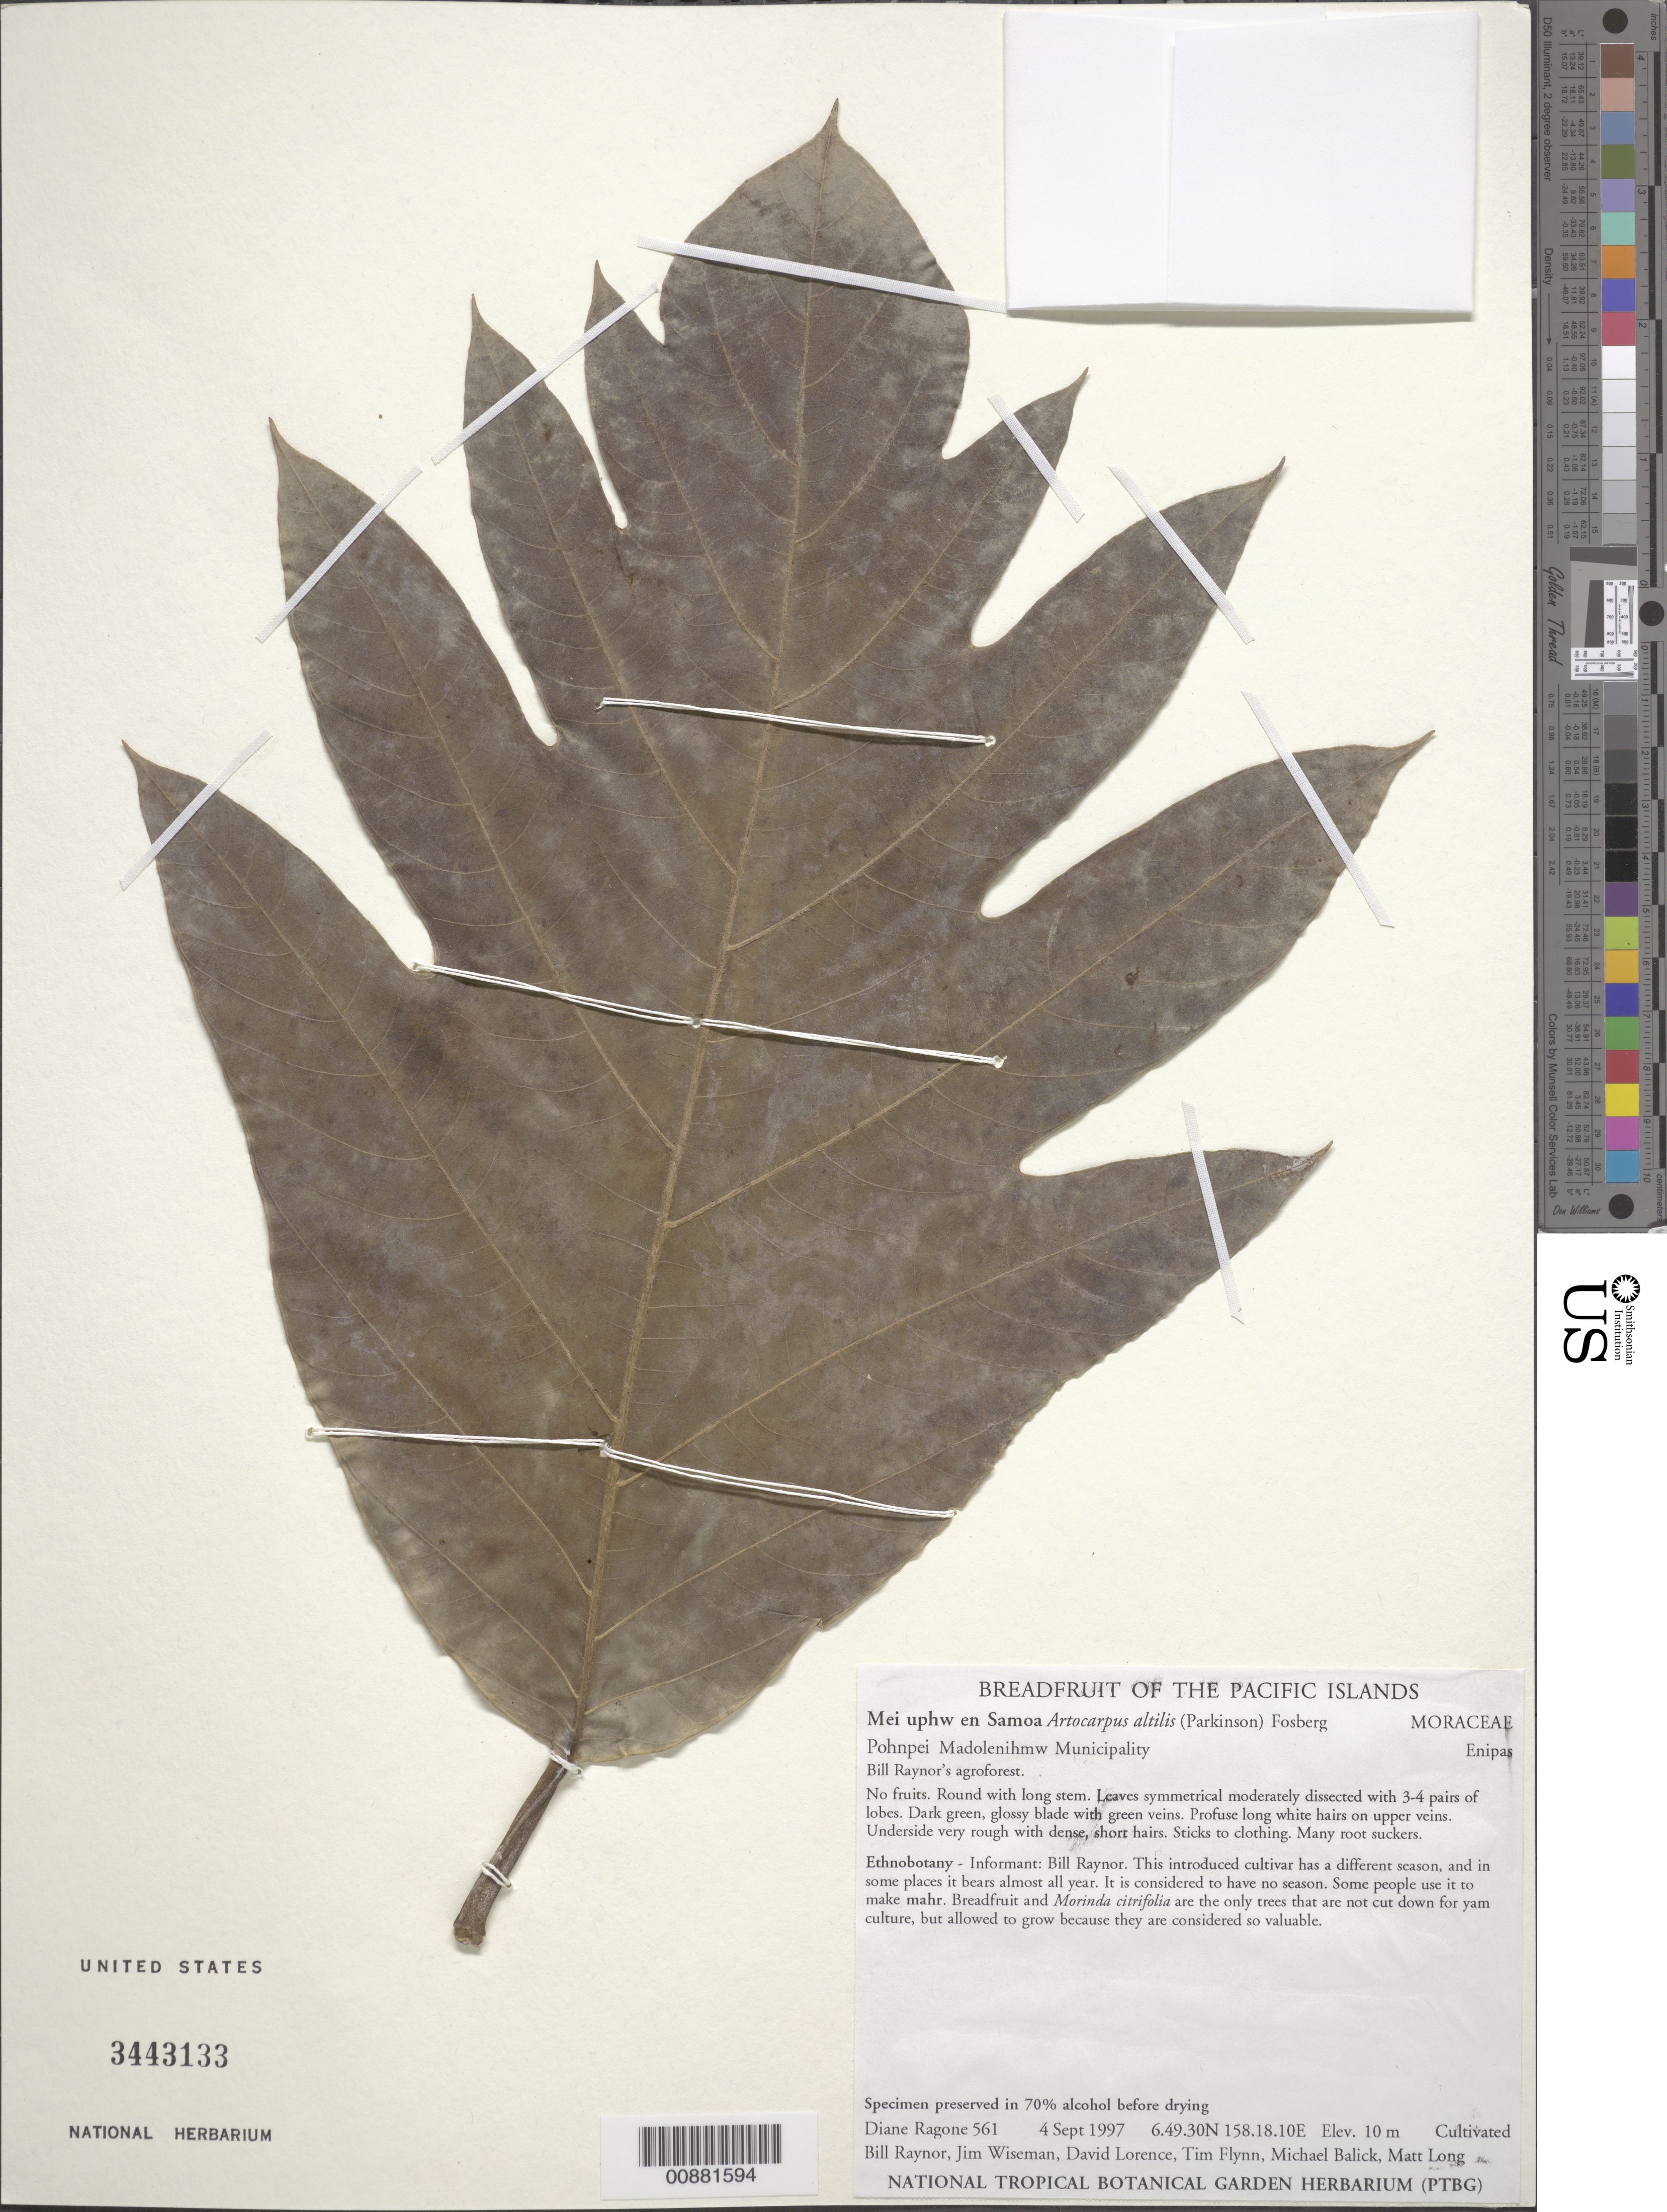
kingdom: Plantae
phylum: Tracheophyta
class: Magnoliopsida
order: Rosales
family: Moraceae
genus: Artocarpus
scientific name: Artocarpus altilis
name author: (Parkinson) Fosberg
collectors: D. Ragone, B. Raynor, J. Wiseman, D. Lorence, T. W. Flynn & M. Balick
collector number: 561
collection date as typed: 04 Sep 1997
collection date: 1997-09-04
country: Micronesia, Federated States of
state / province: Pohnpei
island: Pohnpei [Ponape]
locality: Madolenihmw Municipality, Enipas, Bill Raynor's Agroforest. Ponape I.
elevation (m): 10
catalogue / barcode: US 3443133